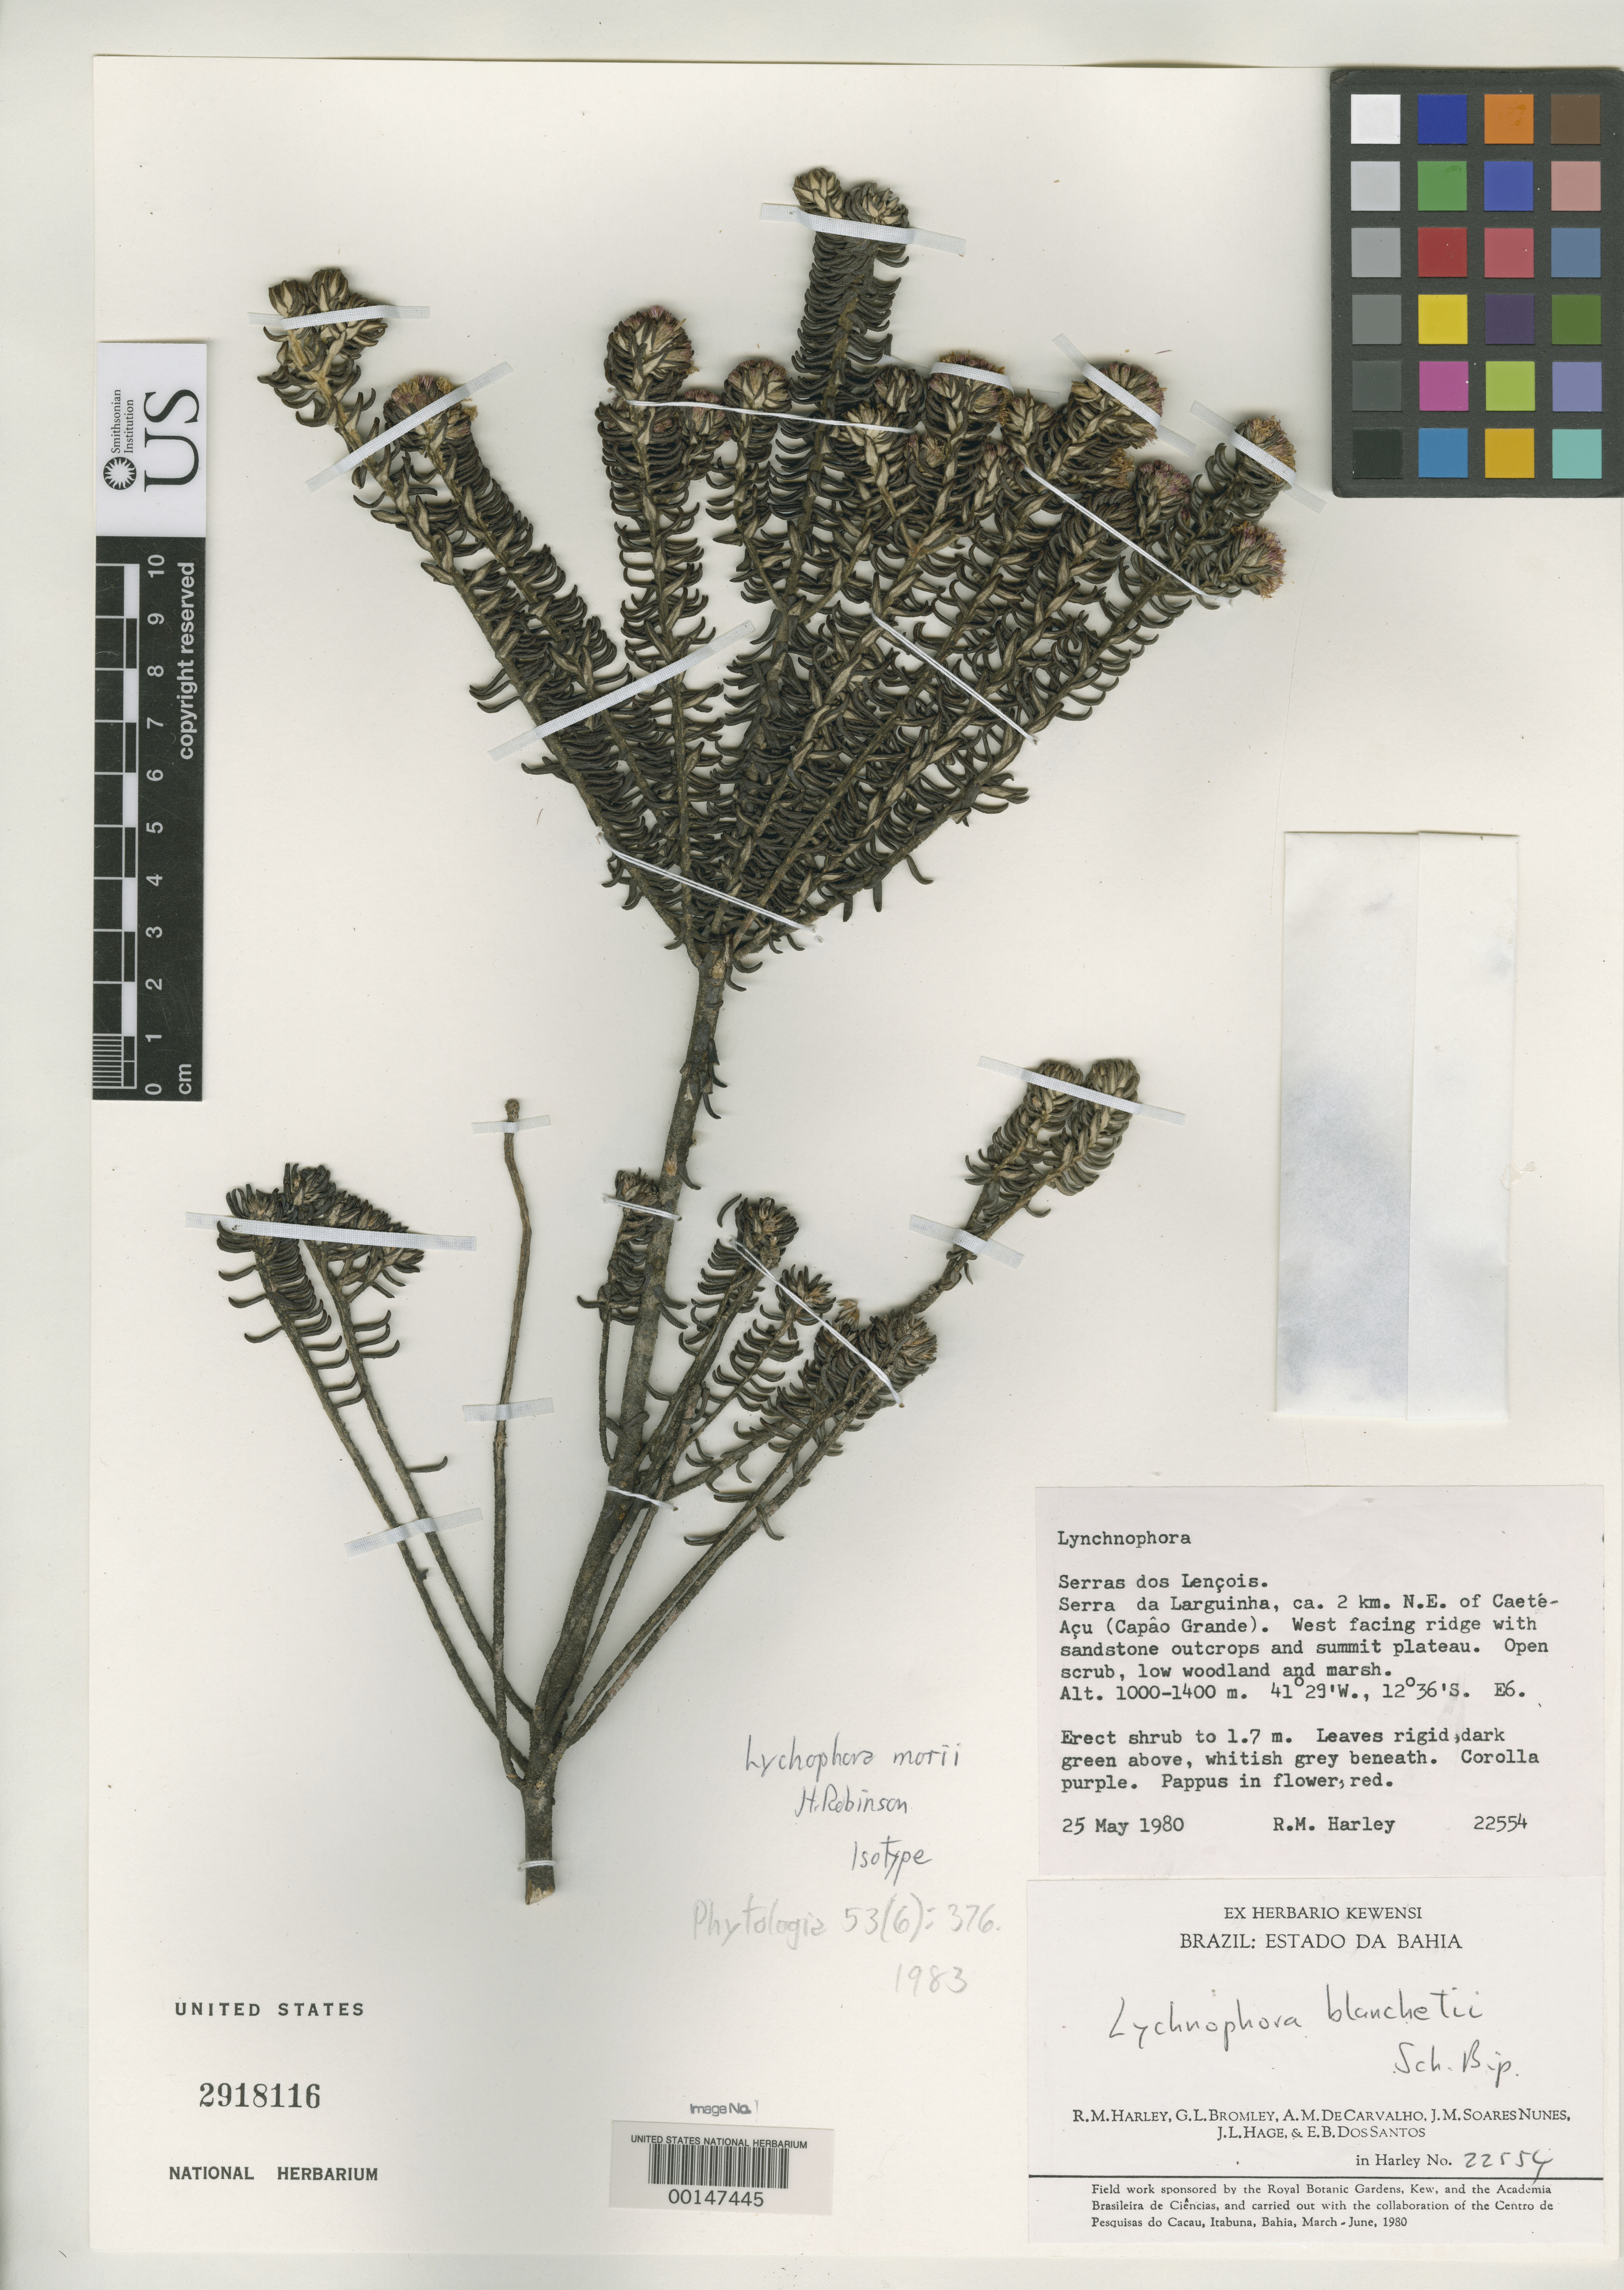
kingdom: Plantae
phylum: Tracheophyta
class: Magnoliopsida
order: Asterales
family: Asteraceae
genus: Lychnophora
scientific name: Lychnophora morii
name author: H. Rob.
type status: Isotype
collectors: R. M. Harley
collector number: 22554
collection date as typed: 25 May 1980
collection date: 1980-05-25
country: Brazil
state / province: Bahia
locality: Serra dos Lencois, Serra de Larguinha.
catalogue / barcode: US 2918116